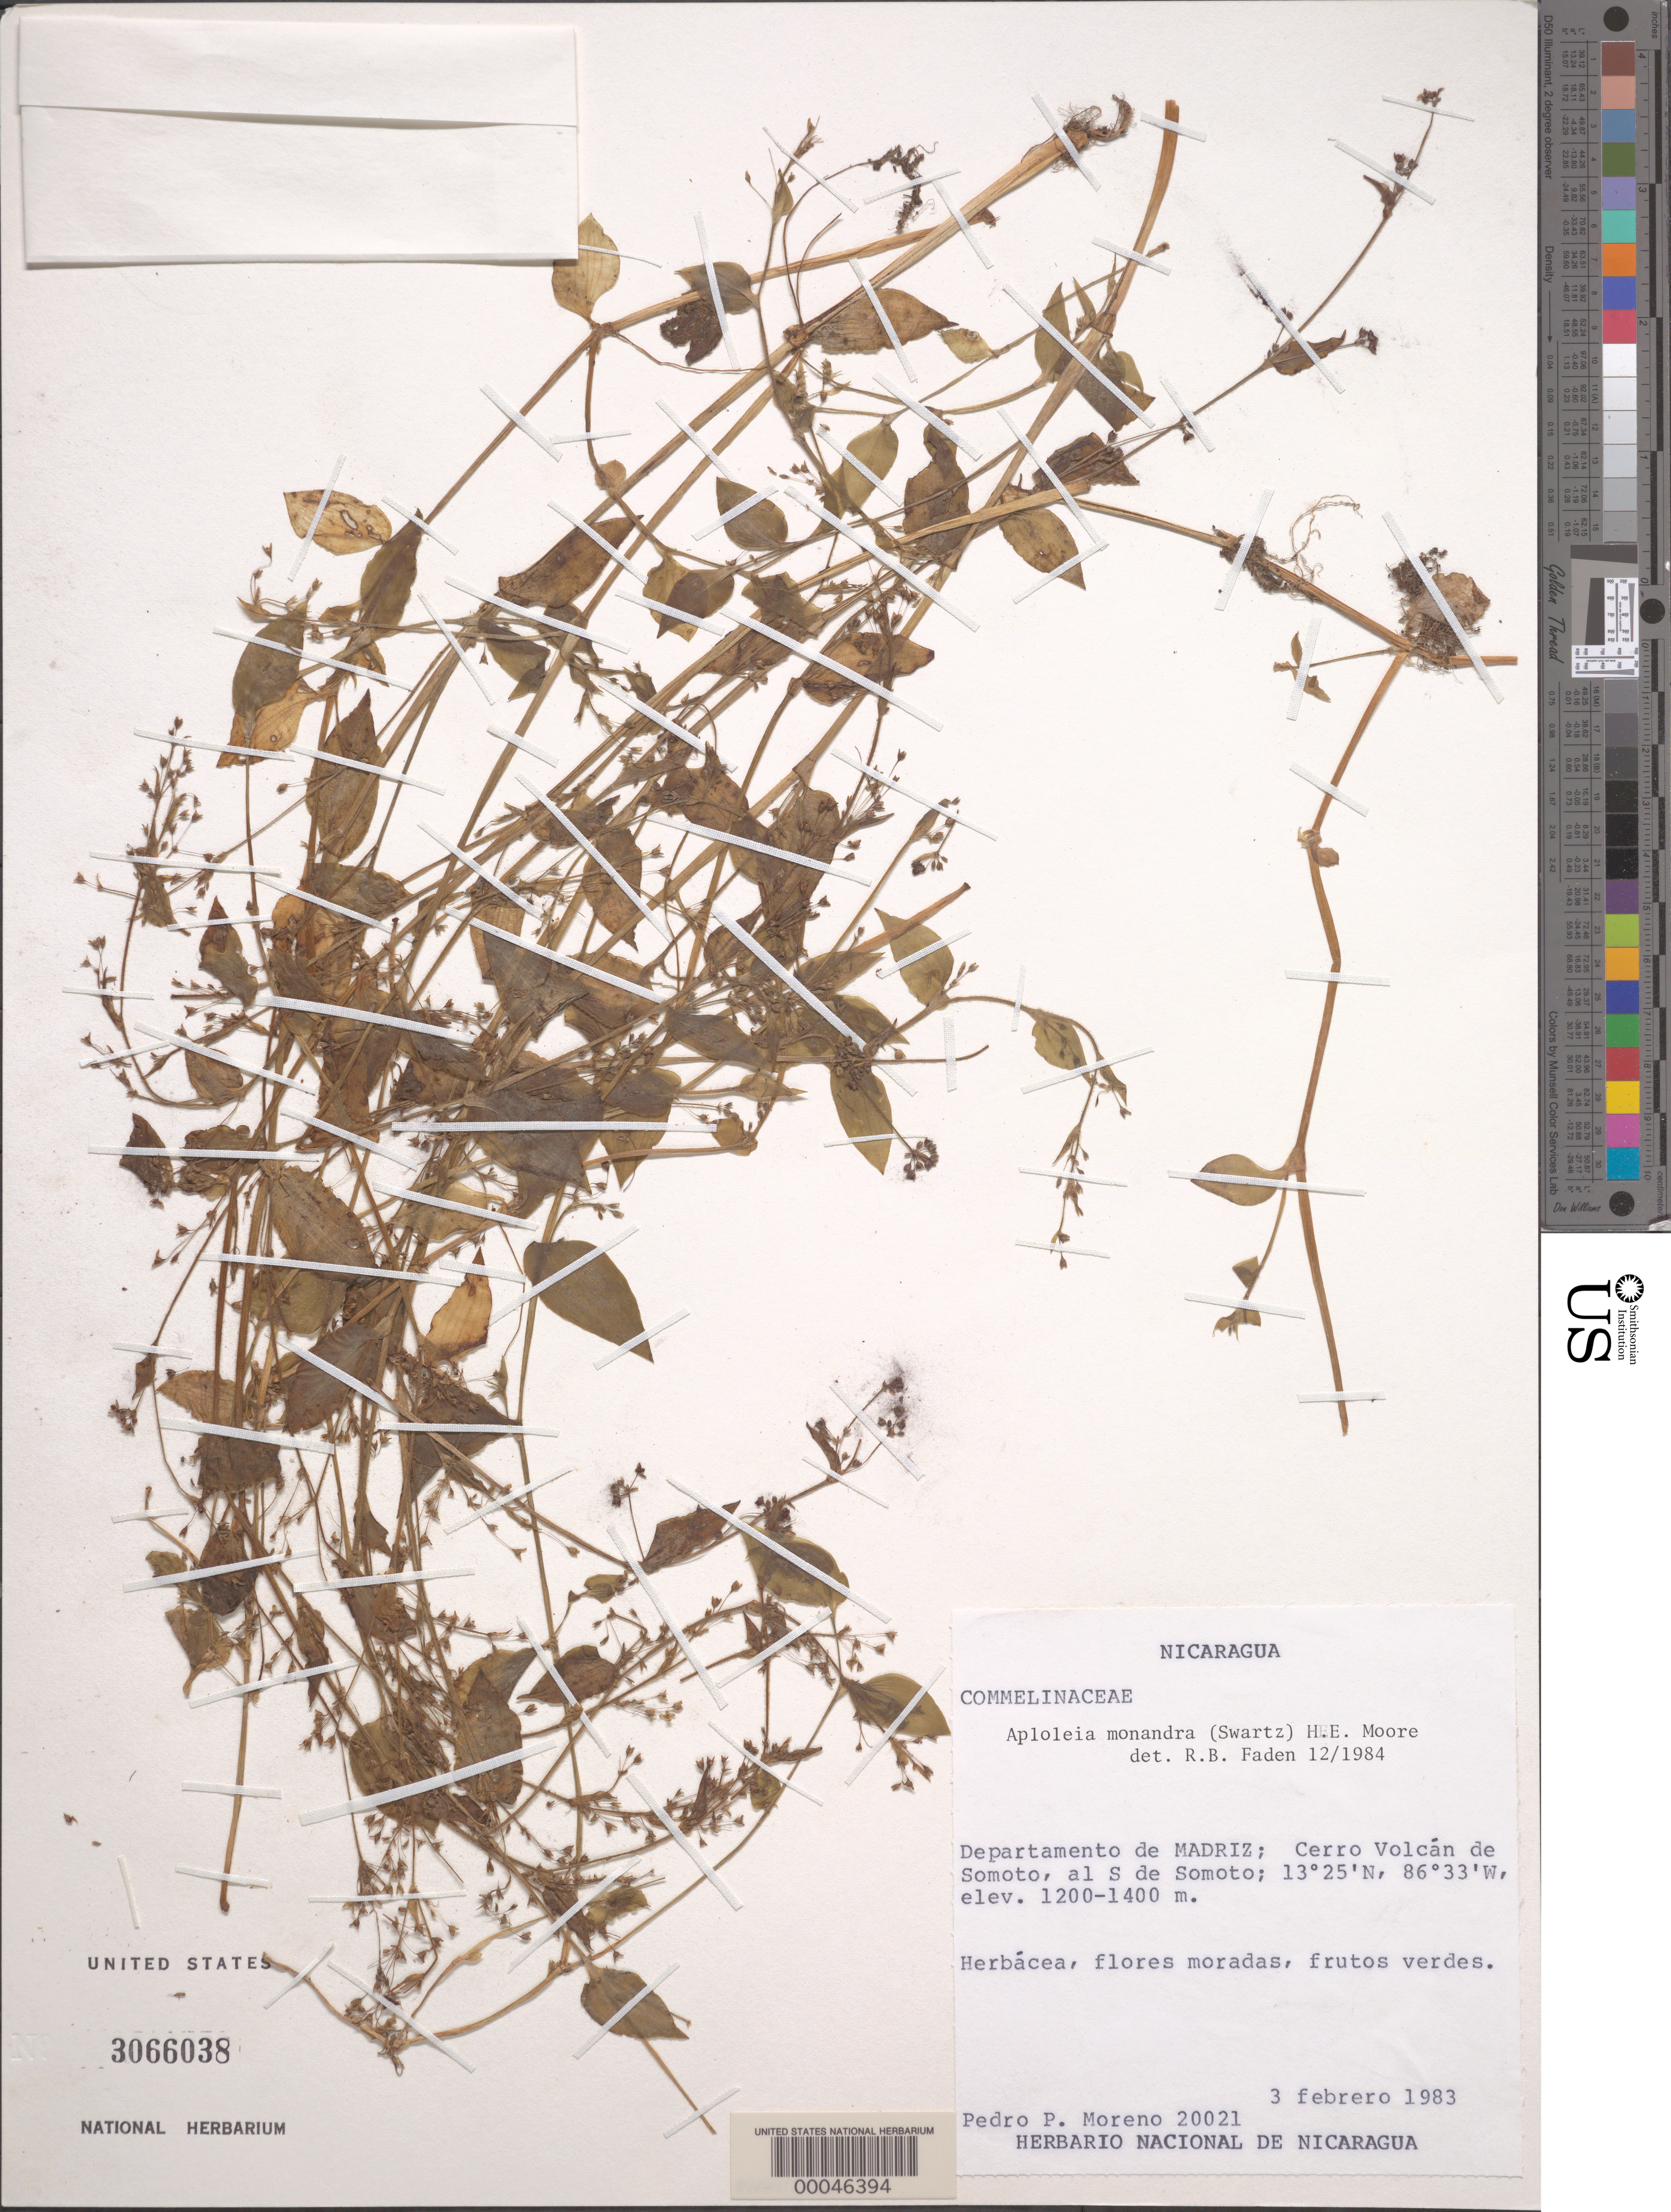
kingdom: Plantae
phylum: Tracheophyta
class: Liliopsida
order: Commelinales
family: Commelinaceae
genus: Callisia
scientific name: Callisia monandra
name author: (Sw.) Schult. & Schult. f.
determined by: Faden, Robert B., (US), Smithsonian Institution - National Museum of Natural History (UNITED STATES)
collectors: P. Moreno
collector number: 20021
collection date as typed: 03 Feb 1983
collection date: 1983-02-03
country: Nicaragua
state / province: Madriz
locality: Cerro volcan de somoto, s of somoto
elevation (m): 1200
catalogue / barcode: US 3066038